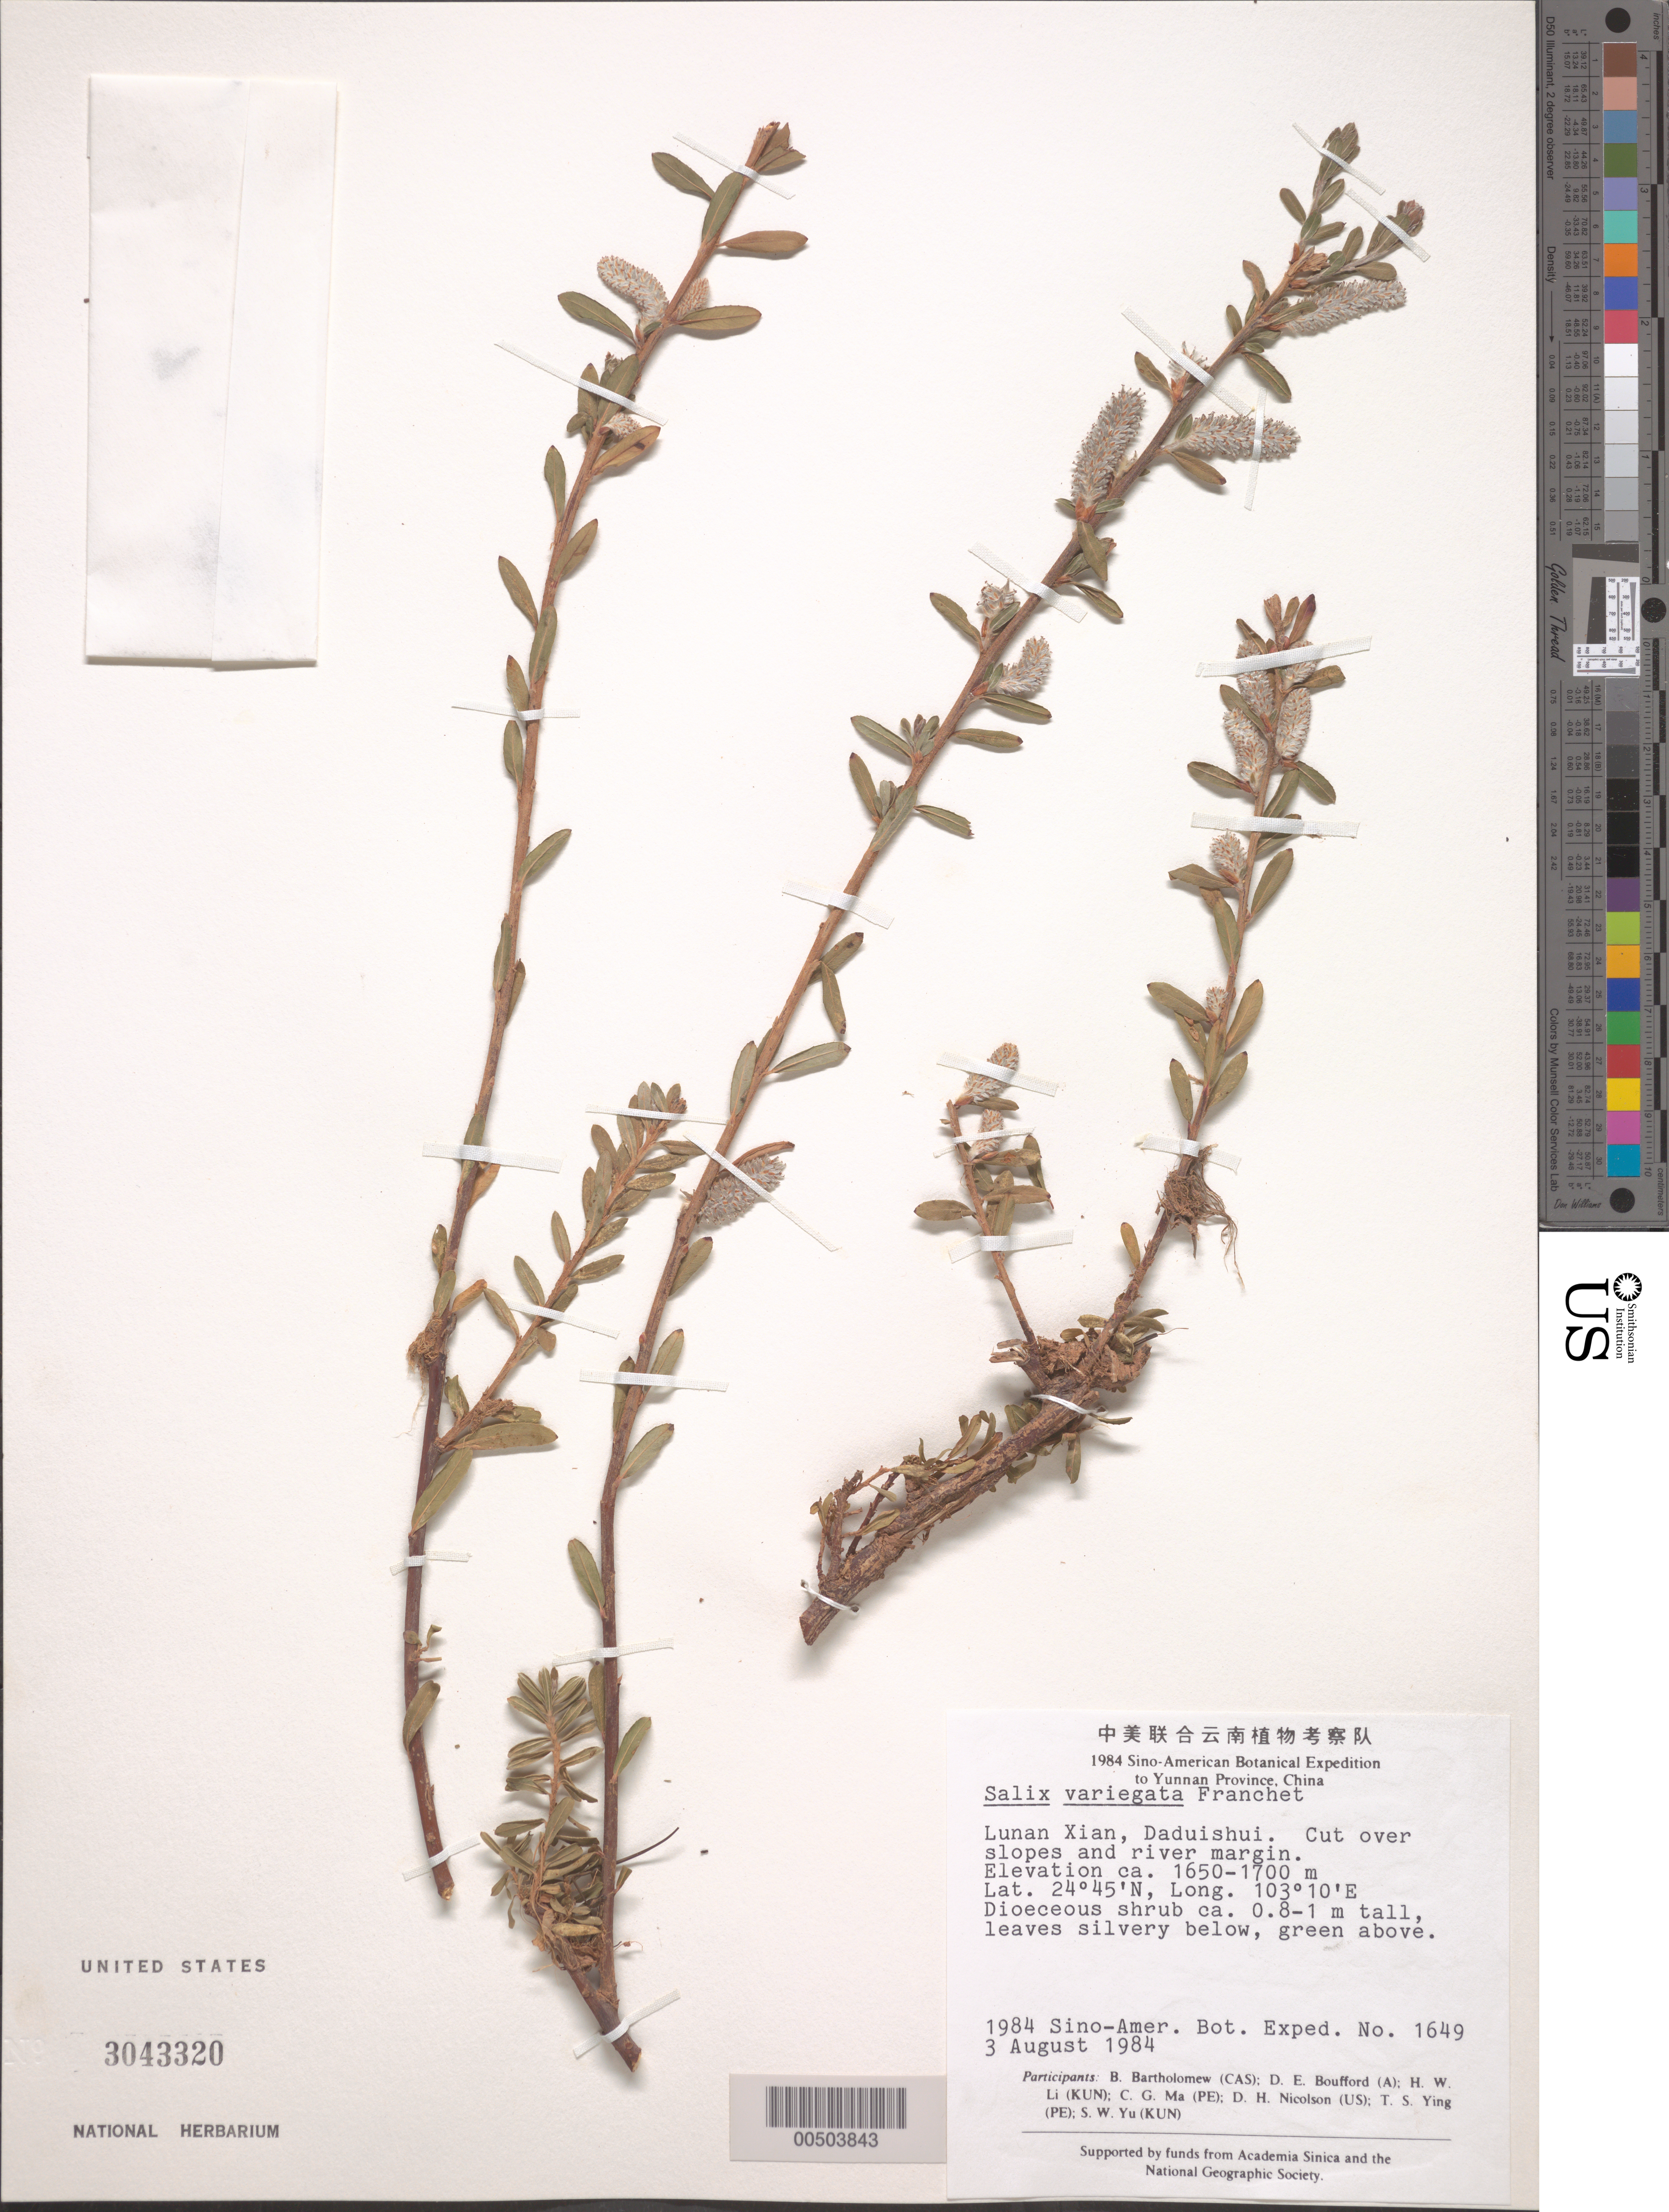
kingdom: Plantae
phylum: Tracheophyta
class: Magnoliopsida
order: Malpighiales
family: Salicaceae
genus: Salix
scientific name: Salix variegata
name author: Franch.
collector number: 1649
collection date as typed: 03 Aug 1984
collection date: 1984-08-03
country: China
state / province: Yunnan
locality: Daduishui. Cut over slopes and river margin, Lunan District (Lunan Yizu Zizhixian)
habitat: Dioeceous shrub ca. 0.8-1 m tall, leaves silvery below, green above.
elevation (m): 1650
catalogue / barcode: US 3043320